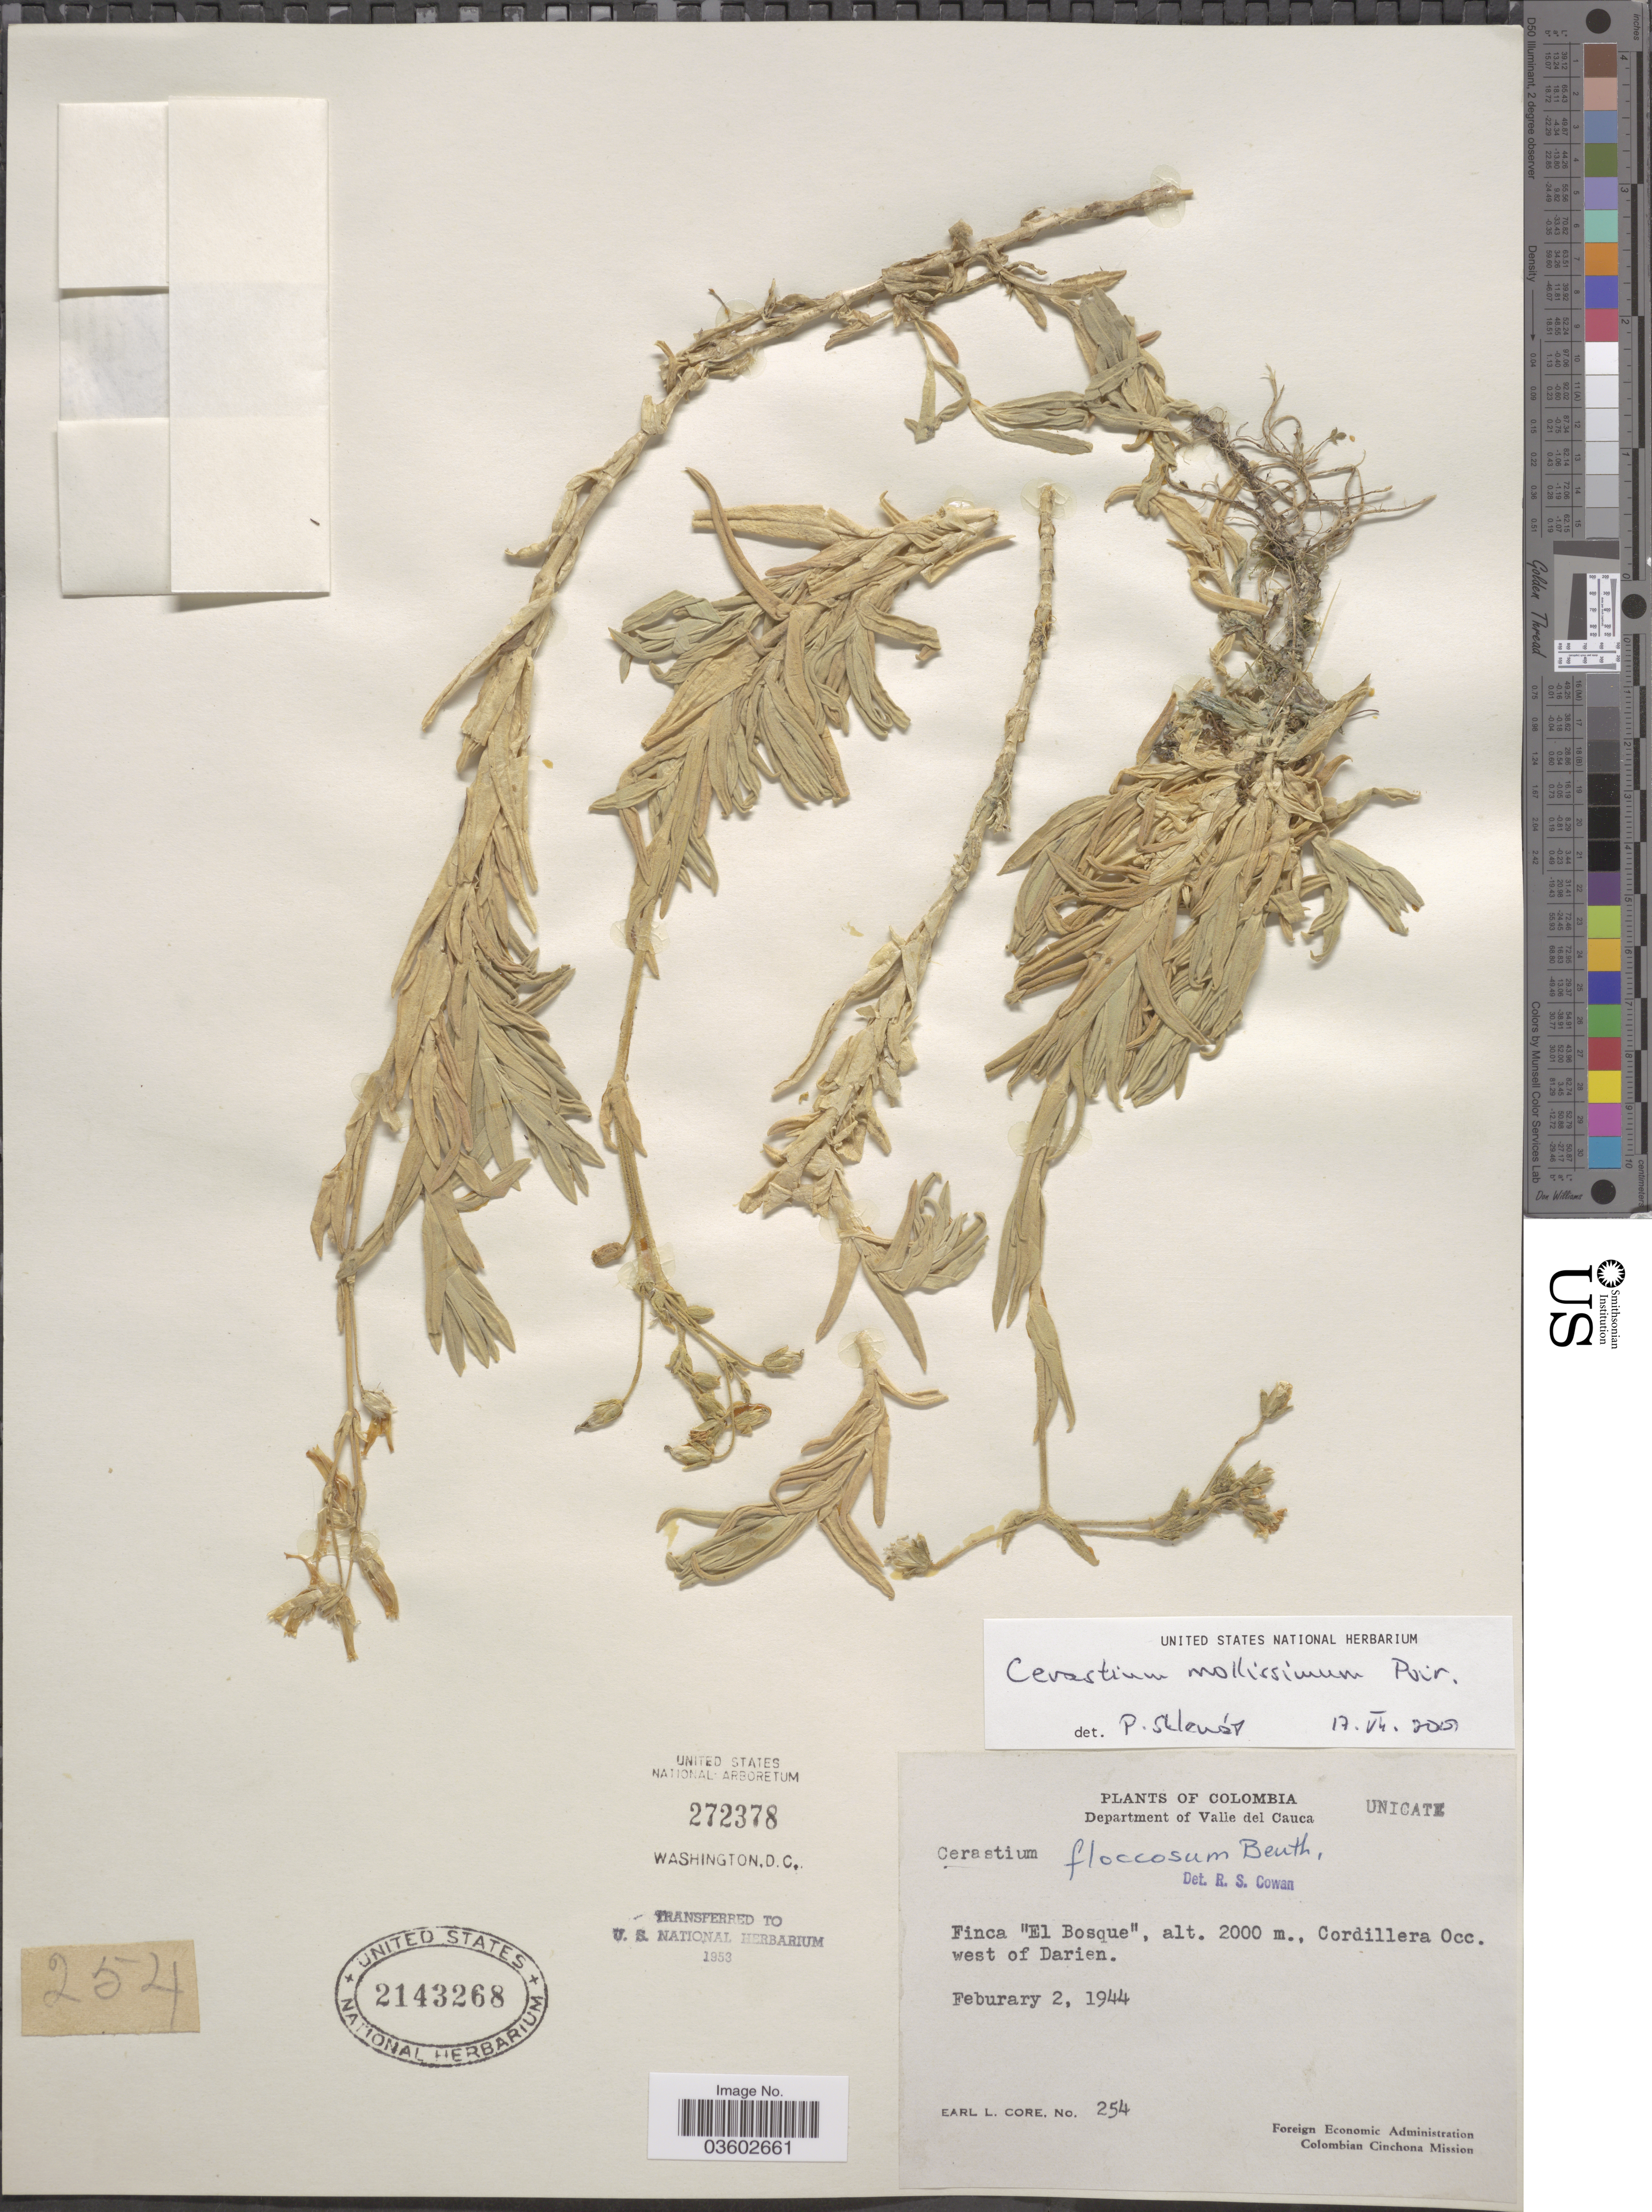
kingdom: Plantae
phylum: Tracheophyta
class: Magnoliopsida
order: Caryophyllales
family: Caryophyllaceae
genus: Cerastium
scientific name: Cerastium mollissimum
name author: Poir.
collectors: E. L. Core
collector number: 254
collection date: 1944-02-02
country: Colombia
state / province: Valle del Cauca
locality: Department of Valle del Cauca. Finca "El Bosque". Cordillera Occ. west of Darien.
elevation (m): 2000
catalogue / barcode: US 2143268